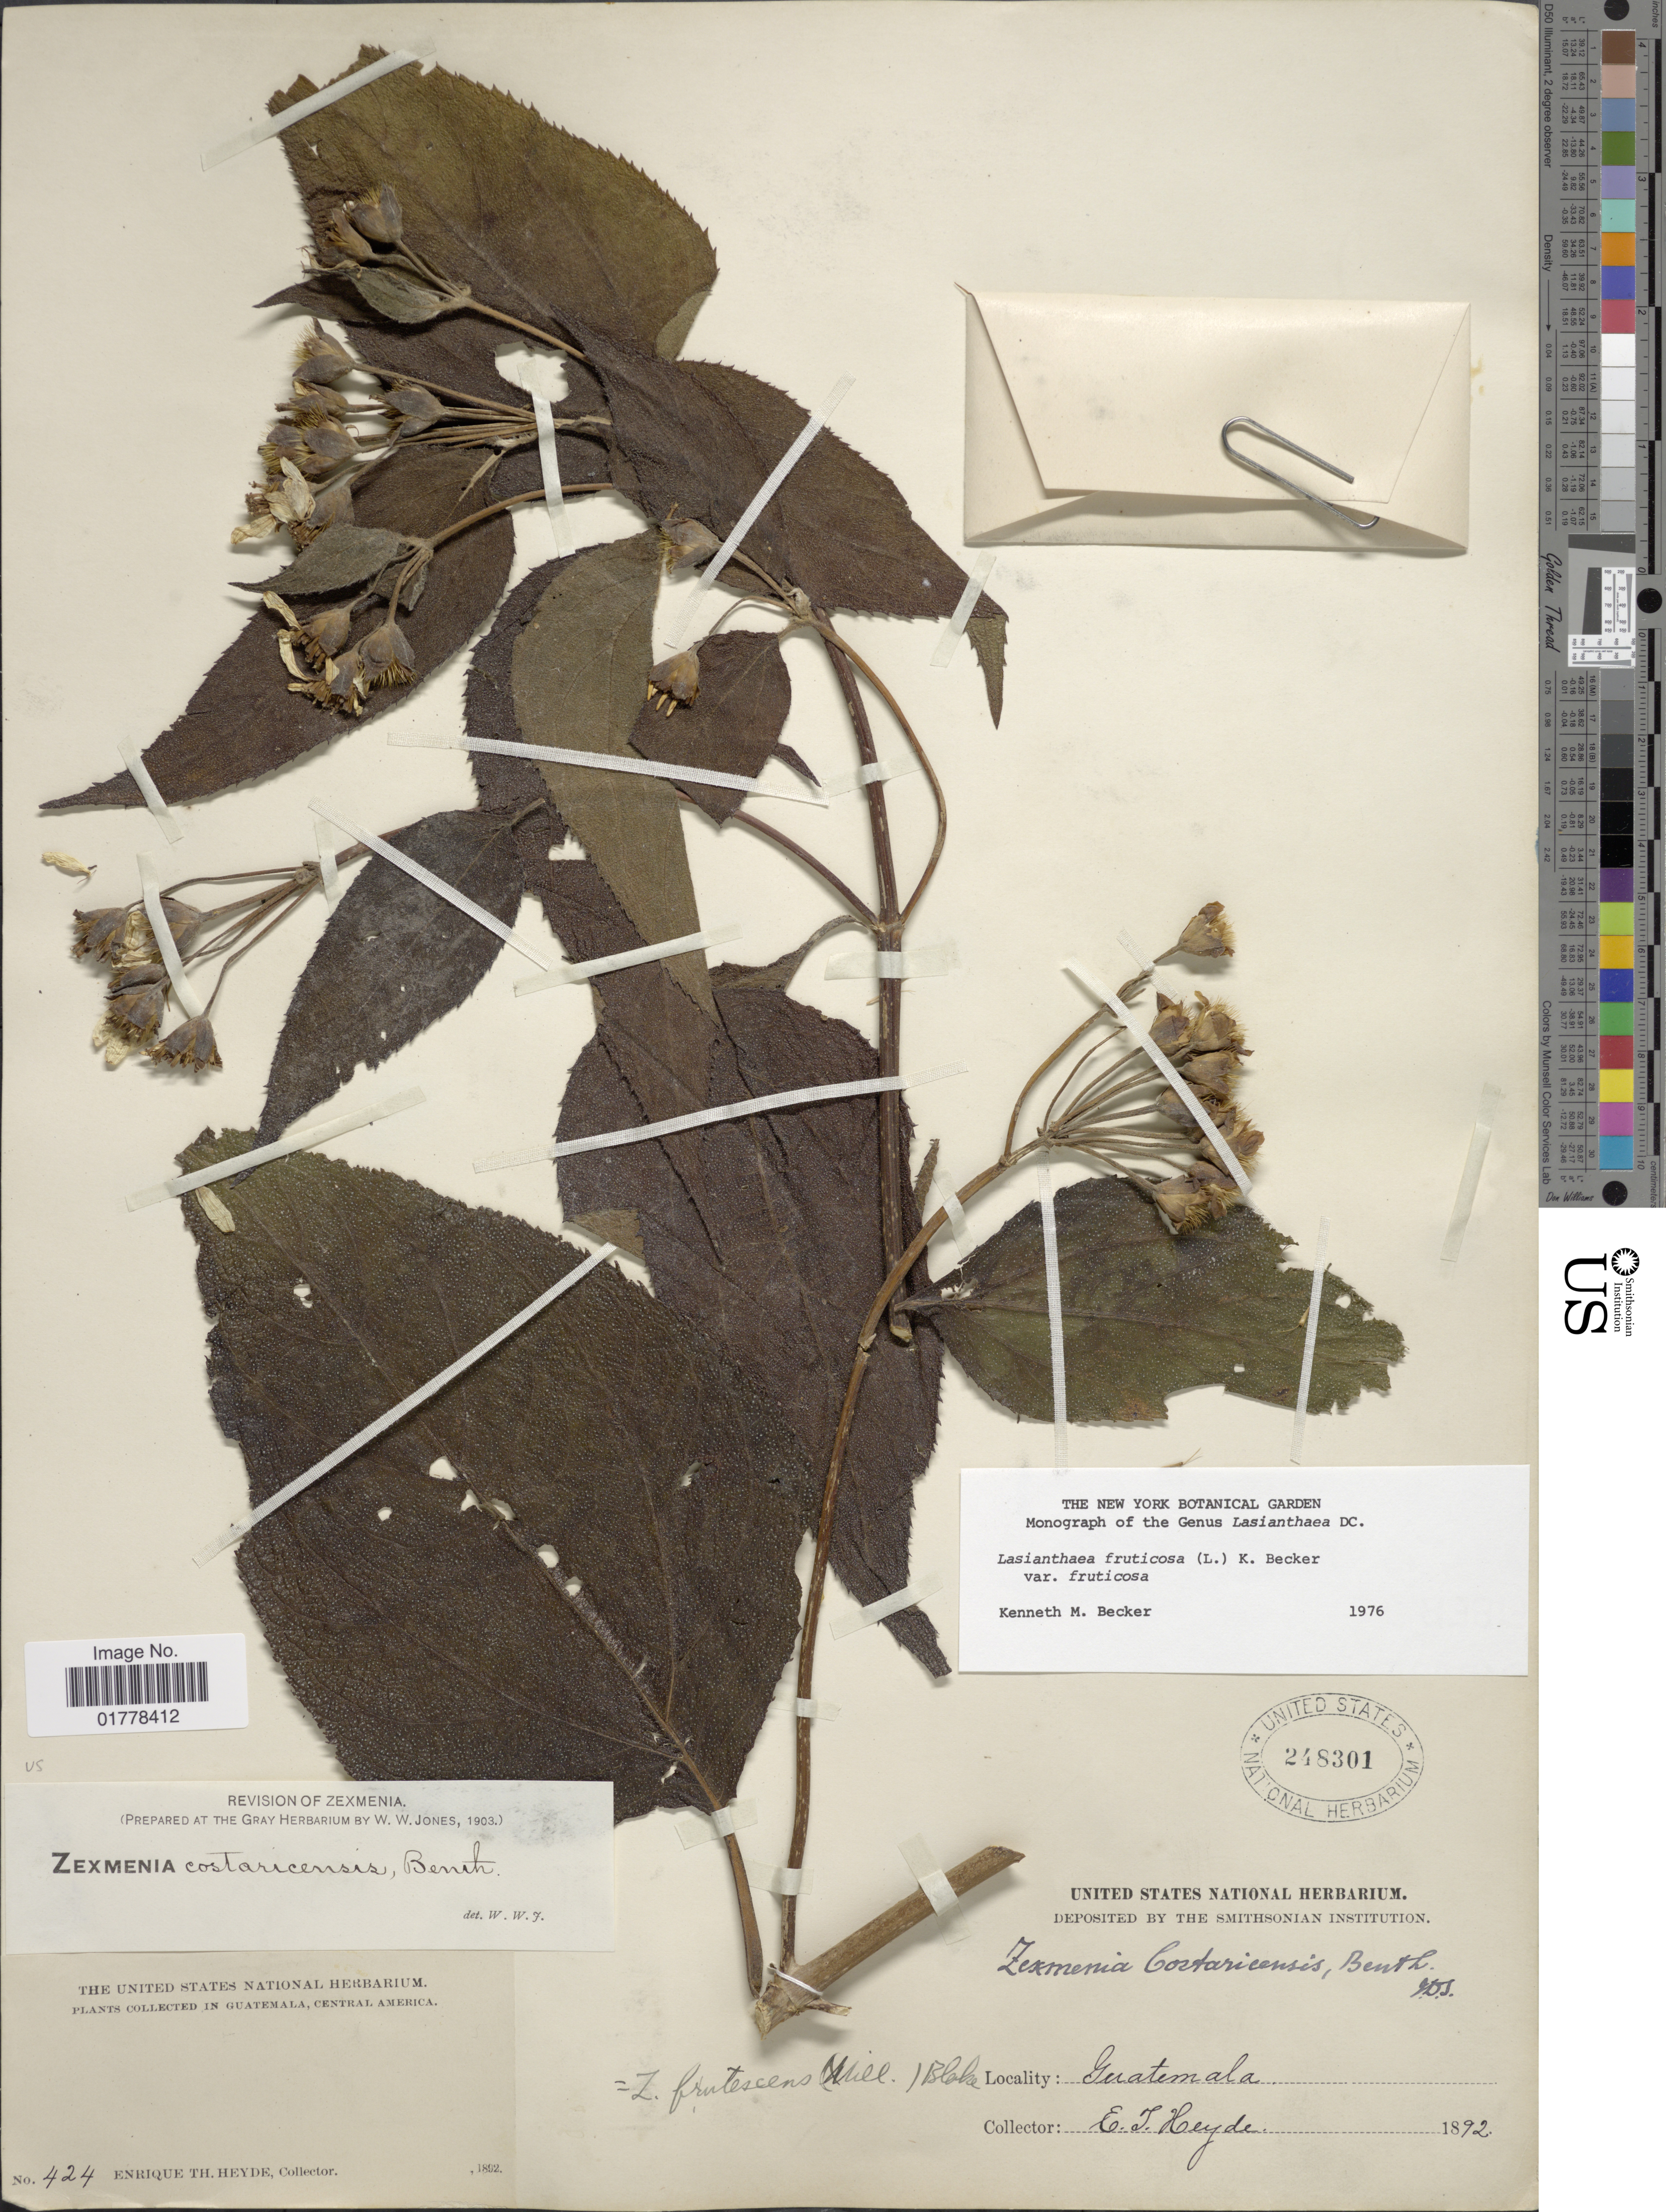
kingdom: Plantae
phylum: Tracheophyta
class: Magnoliopsida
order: Asterales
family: Asteraceae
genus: Lasianthaea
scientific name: Lasianthaea fruticosa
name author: (L.) K.M. Becker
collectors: E. T. Heyde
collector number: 424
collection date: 1892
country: Guatemala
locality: Guatemala, in Central America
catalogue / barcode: US 248301